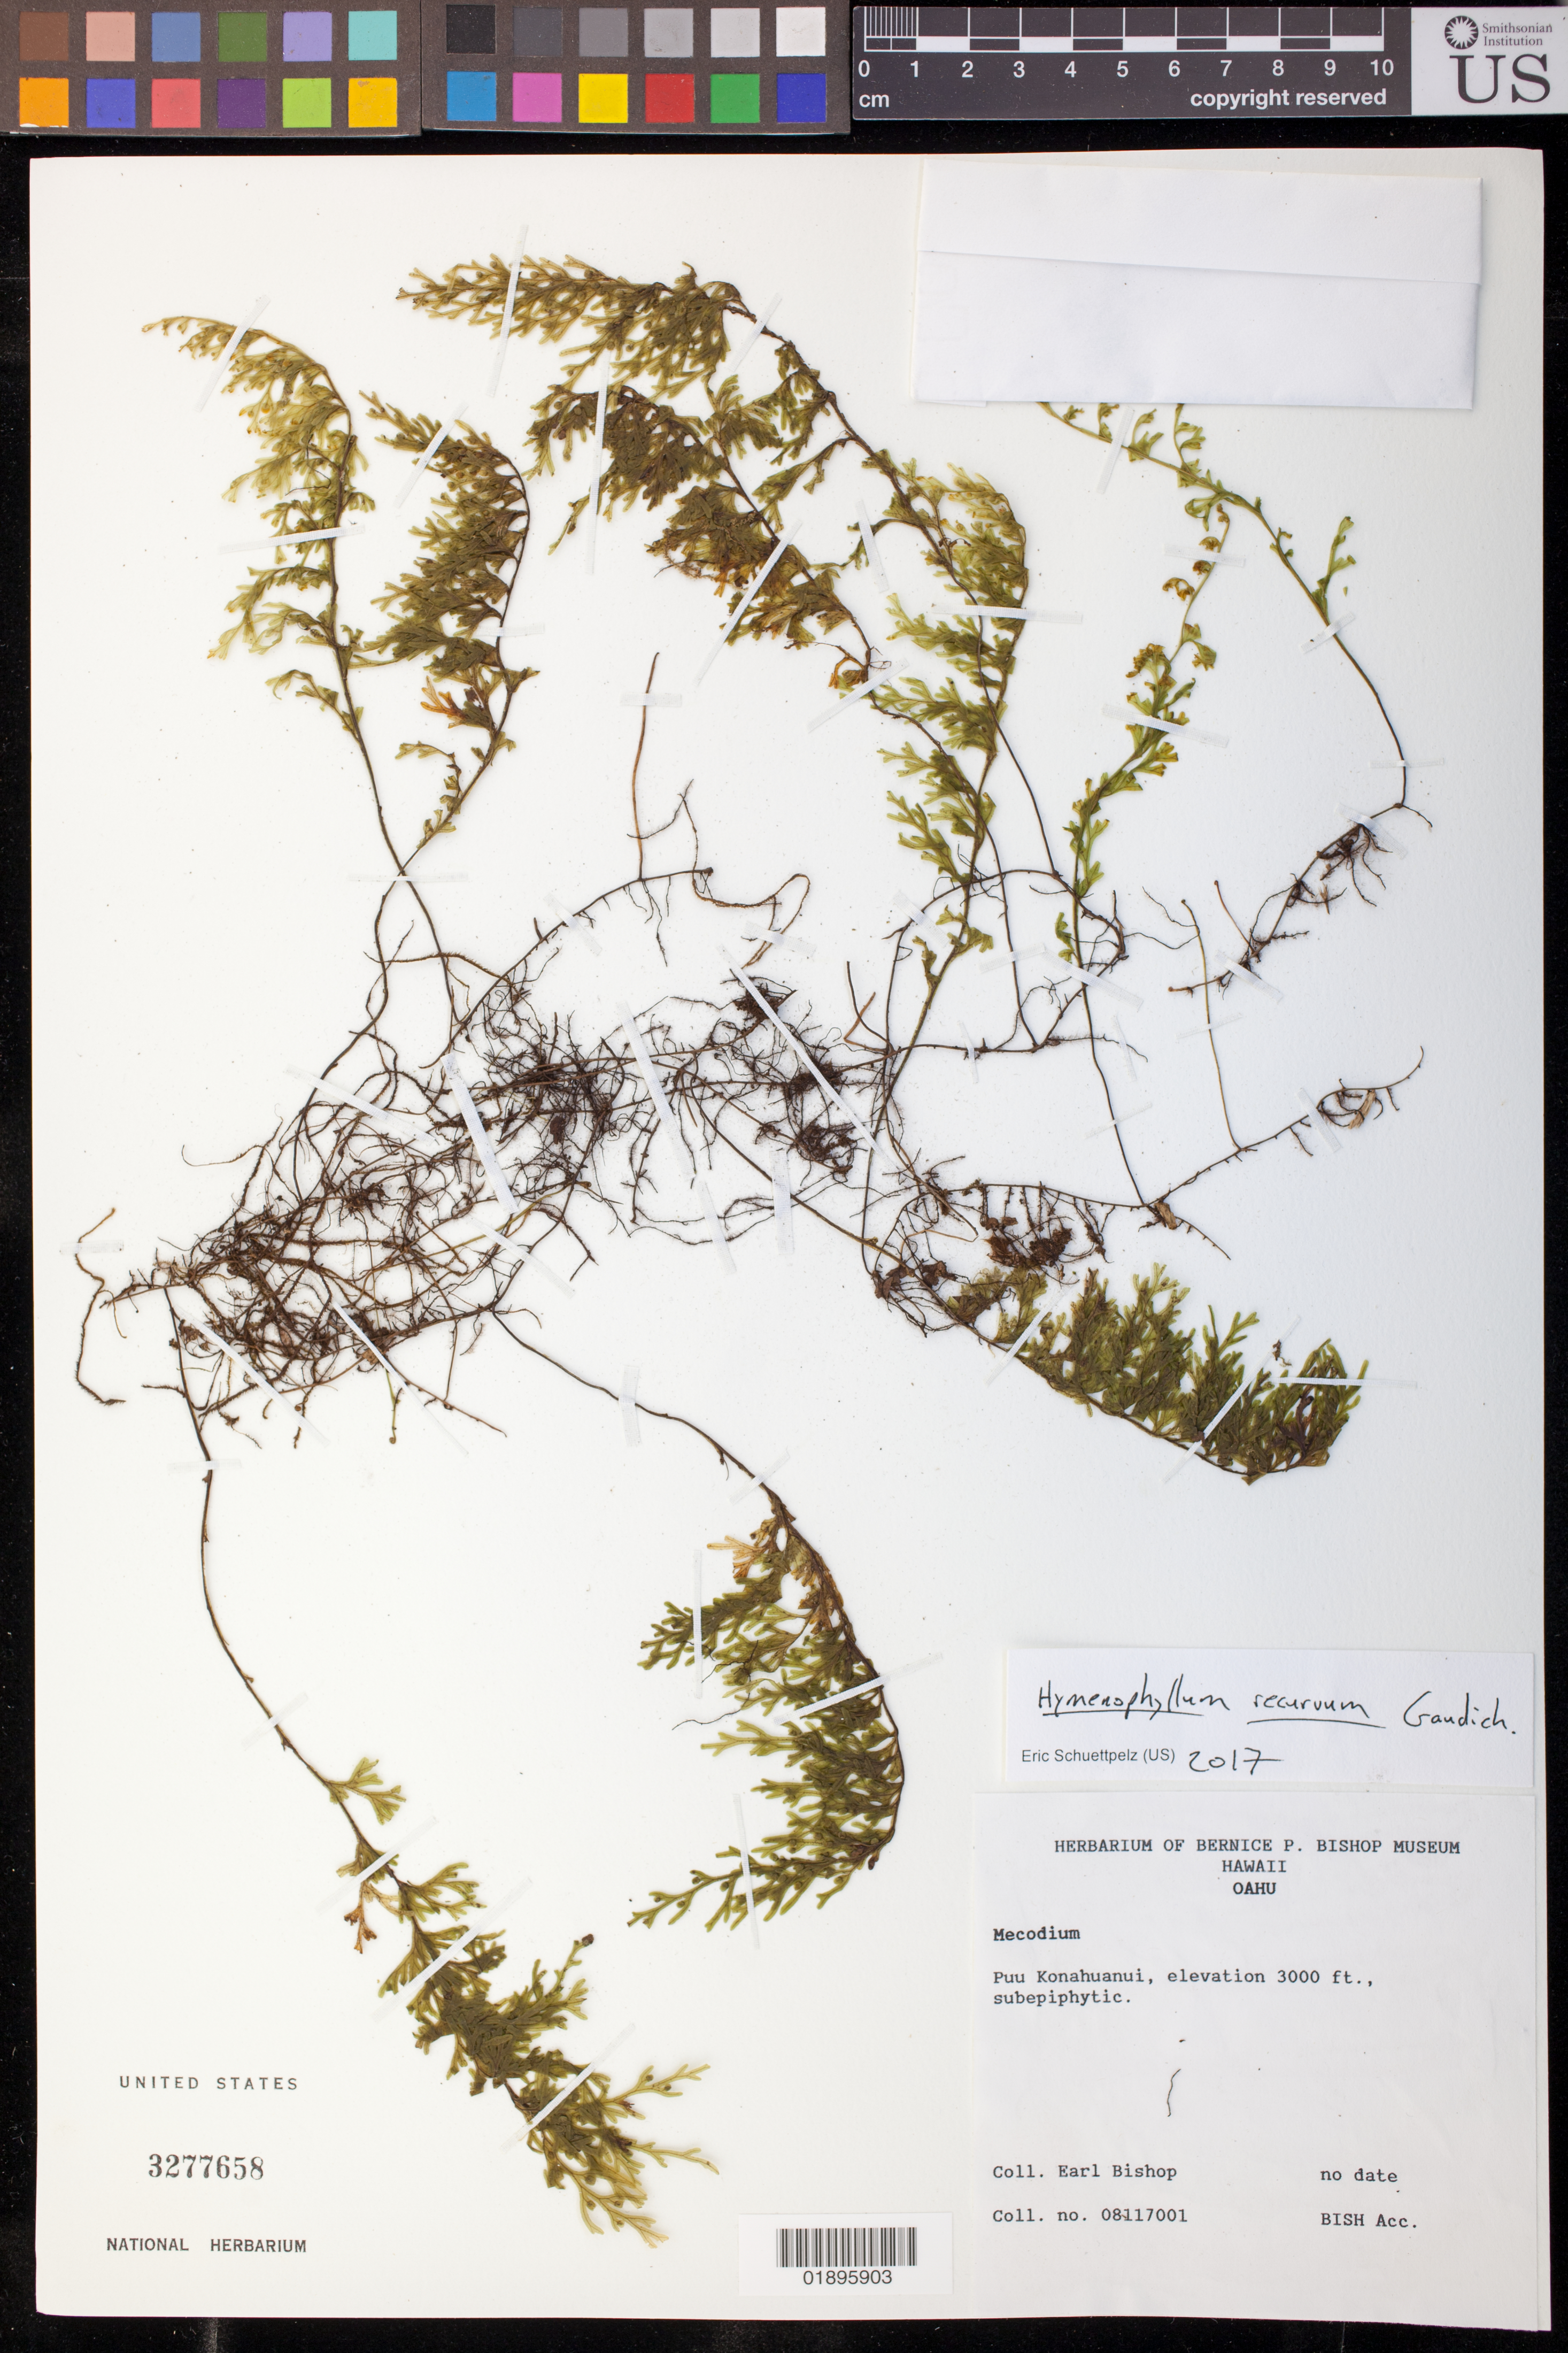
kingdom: Plantae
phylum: Tracheophyta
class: Polypodiopsida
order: Hymenophyllales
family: Hymenophyllaceae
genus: Hymenophyllum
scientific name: Hymenophyllum recurvum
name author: Gaudich.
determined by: Schuettpelz, E., (US), Smithsonian Institution - National Museum of Natural History (UNITED STATES)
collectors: L. E. Bishop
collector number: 08117001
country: United States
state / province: Hawaii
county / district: Honolulu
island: Oahu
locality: Puu Konahuanui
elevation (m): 914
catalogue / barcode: US 3277658